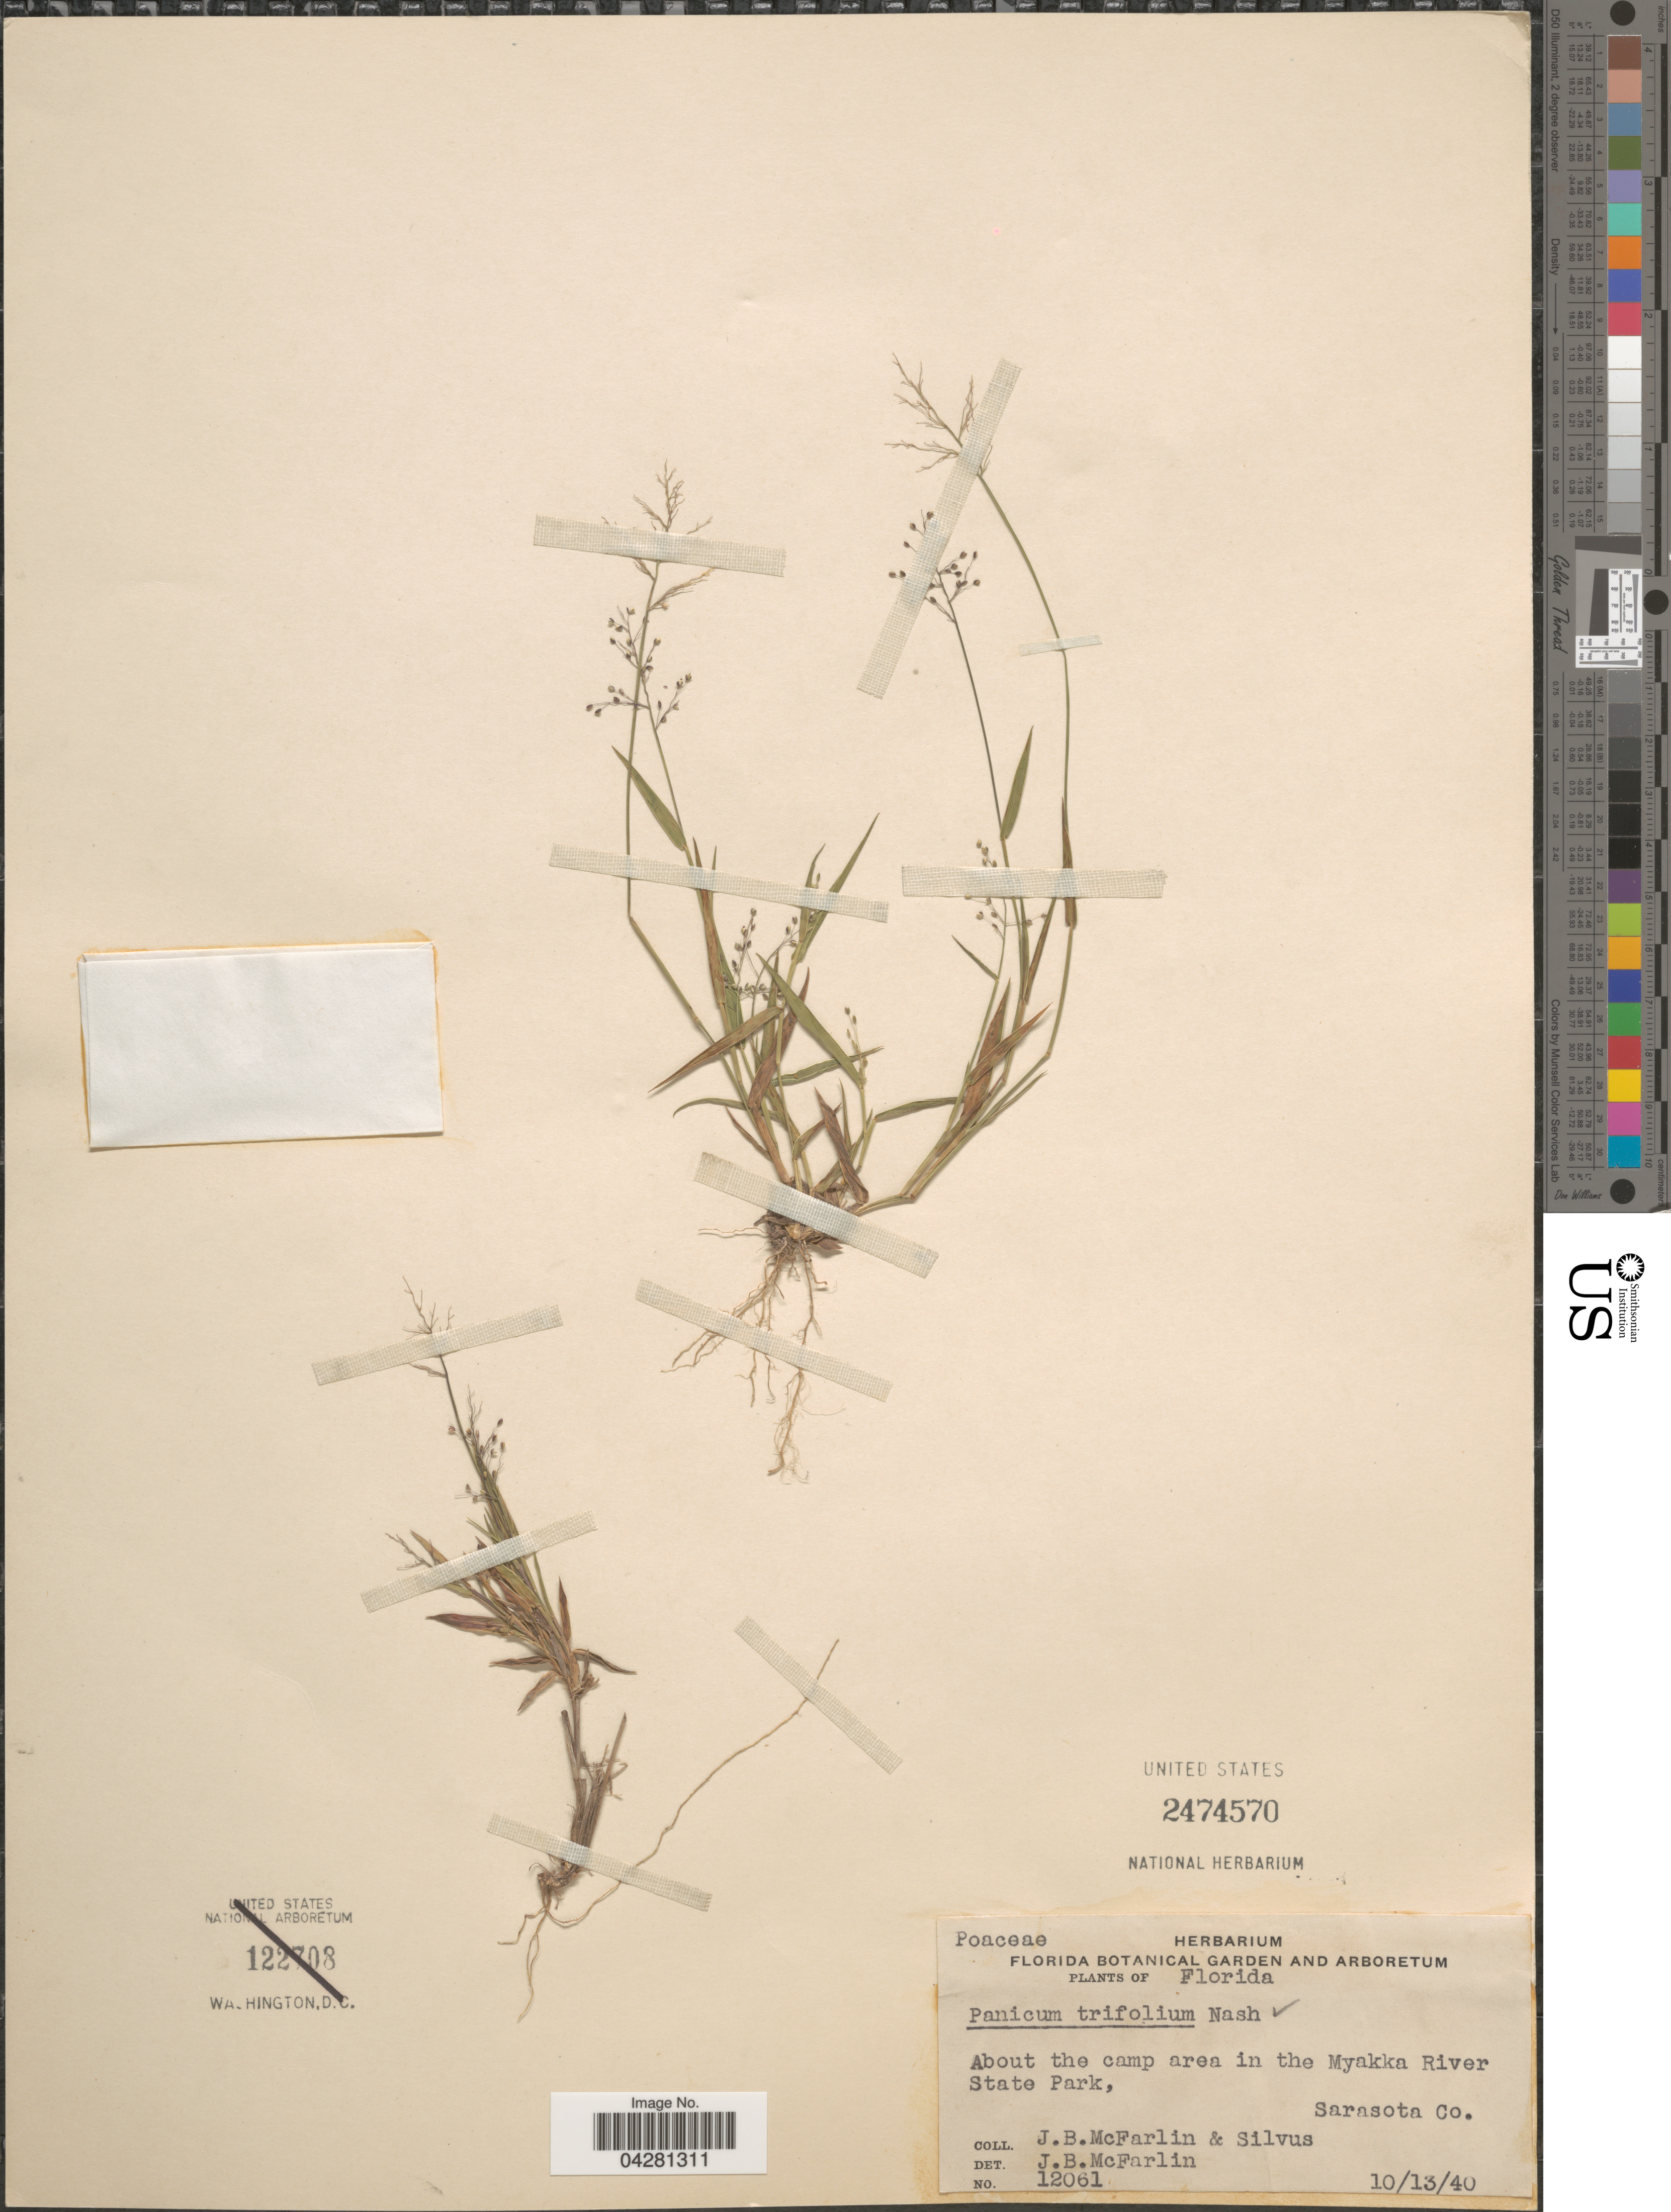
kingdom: Plantae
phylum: Tracheophyta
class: Liliopsida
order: Poales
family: Poaceae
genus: Dichanthelium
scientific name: Dichanthelium dichotomum var. unciphyllum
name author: (Trin.) Davidse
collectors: J. McFarlin & Silvus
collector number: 12061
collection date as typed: Transcribed d/m/y: 13/10/40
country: United States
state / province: Florida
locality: About the camp area in the Myakka River State Park, Sarasota Co.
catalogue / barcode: US 2474570